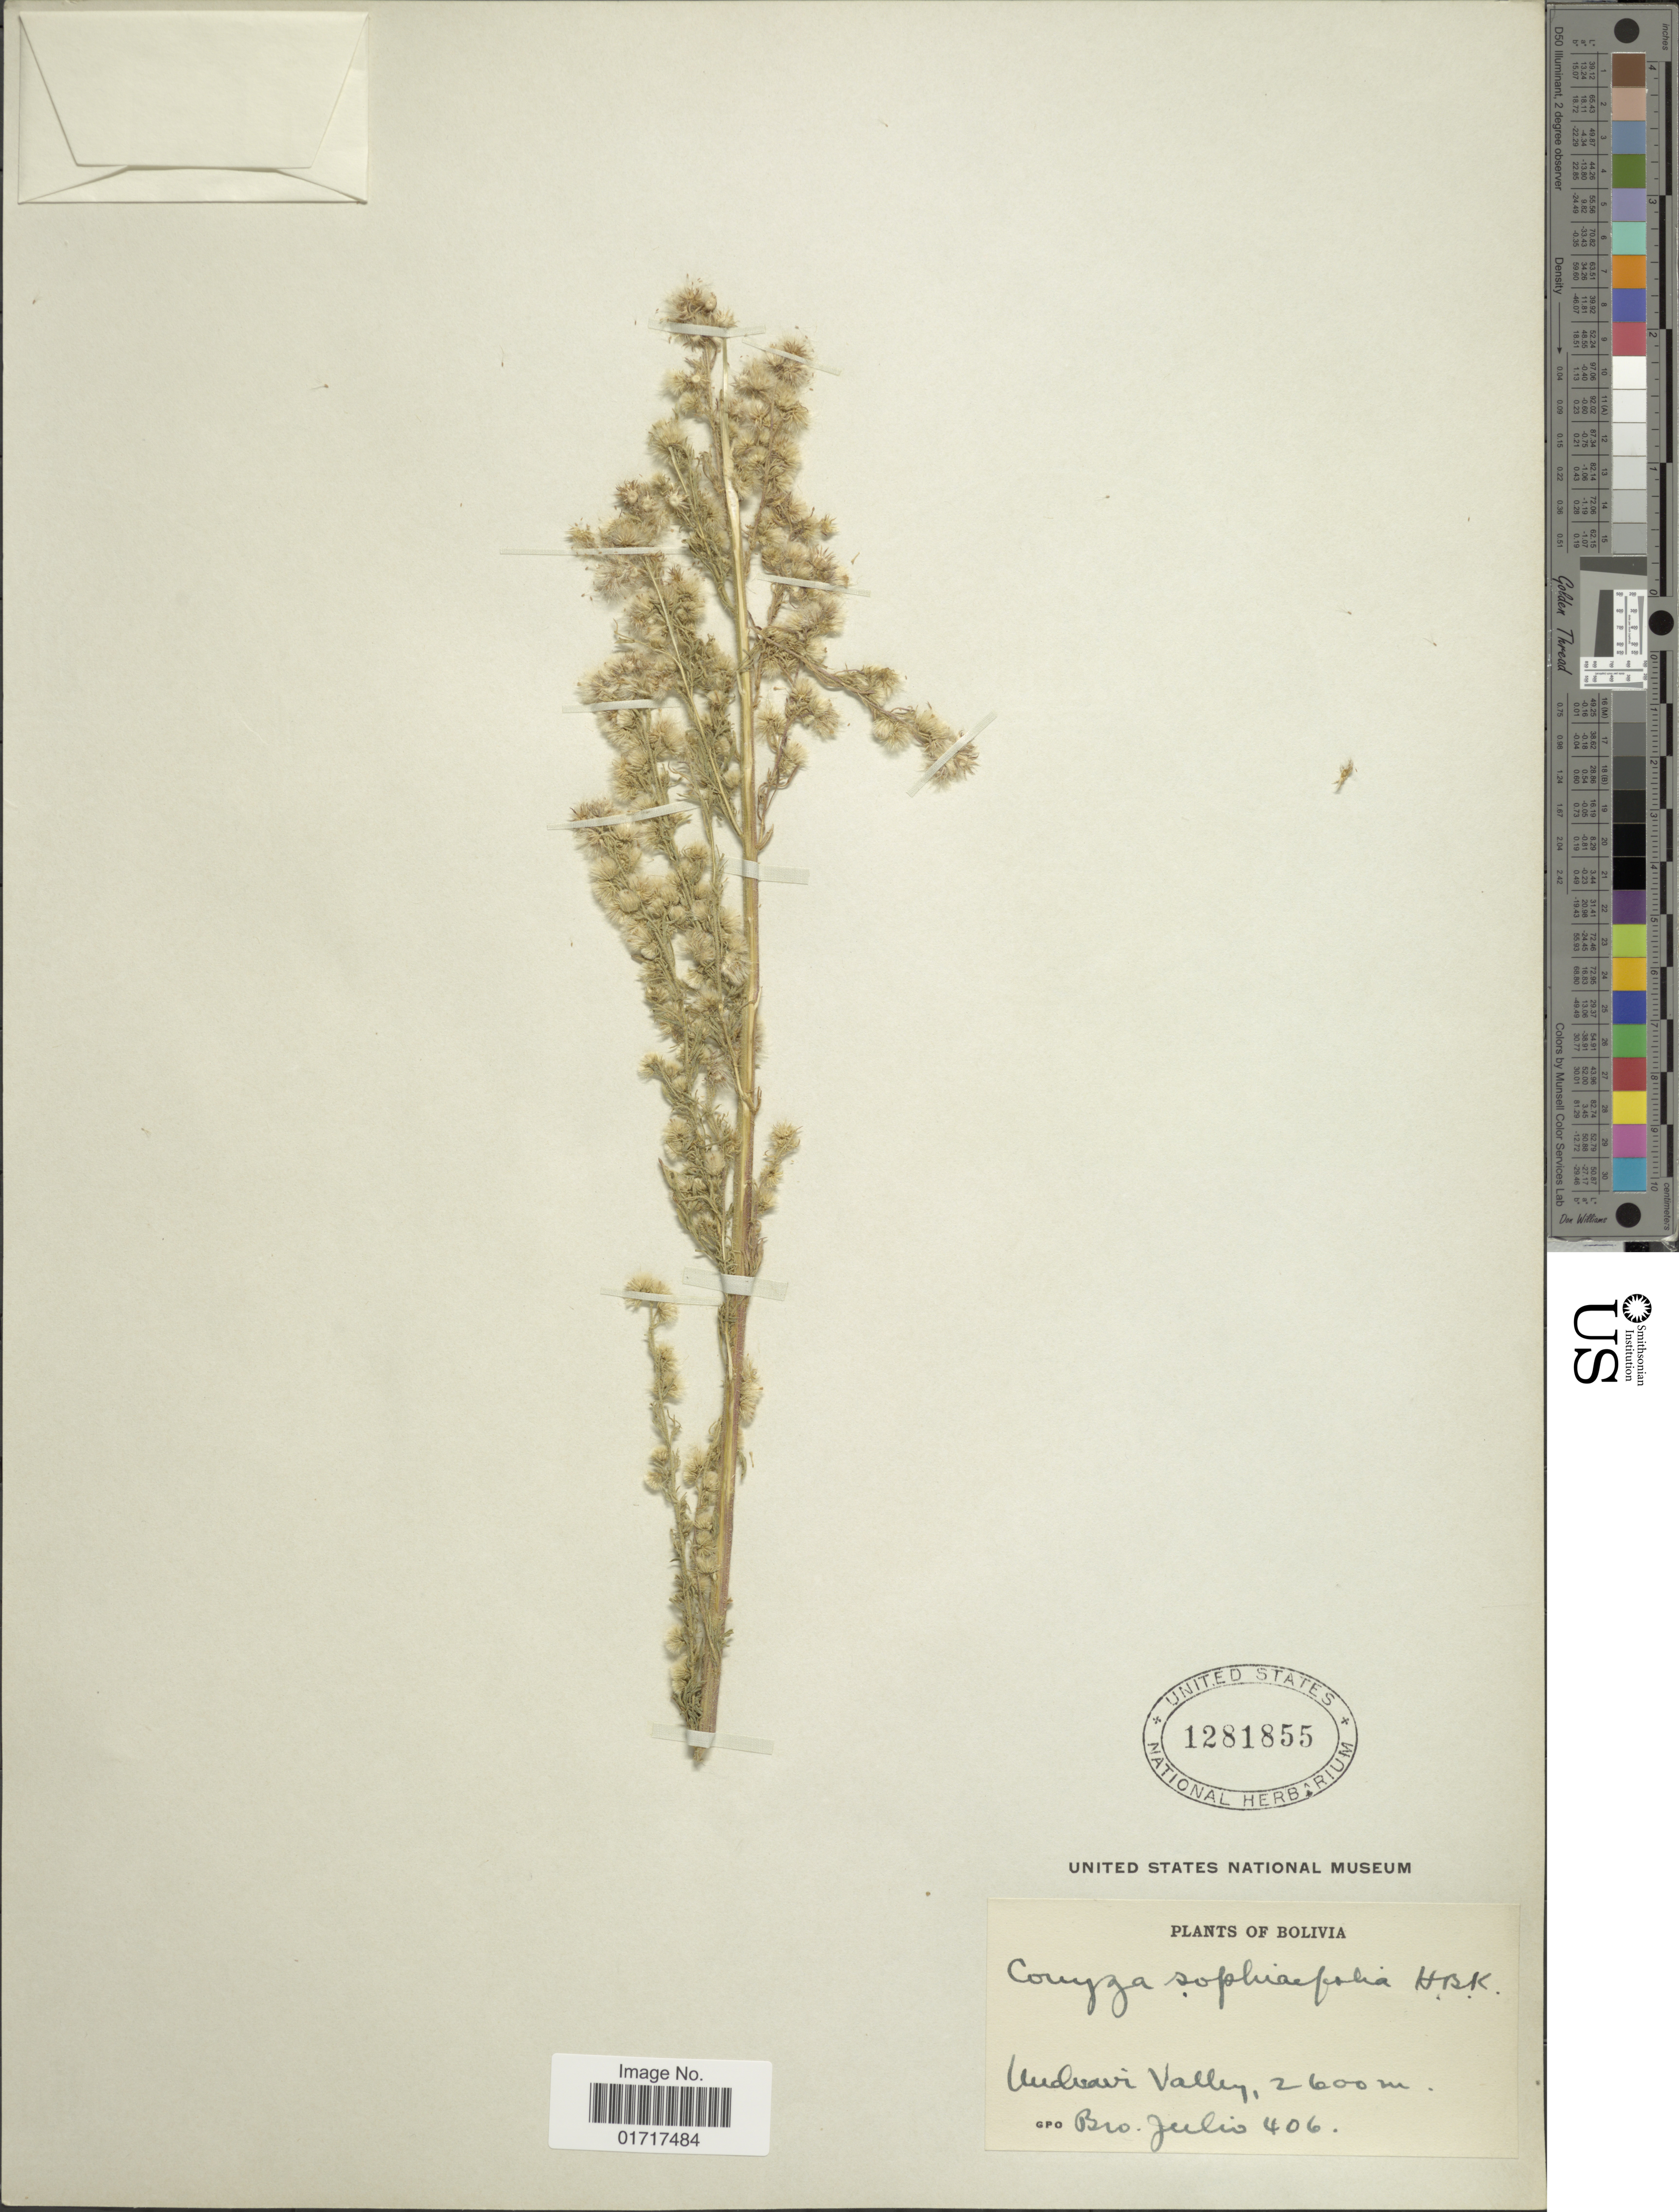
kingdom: Plantae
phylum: Tracheophyta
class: Magnoliopsida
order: Asterales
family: Asteraceae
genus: Conyza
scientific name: Conyza sophiaefolia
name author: Kunth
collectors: Bro. Julio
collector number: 406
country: Bolivia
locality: Muduavi Valley.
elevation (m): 2600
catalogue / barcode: US 1281855